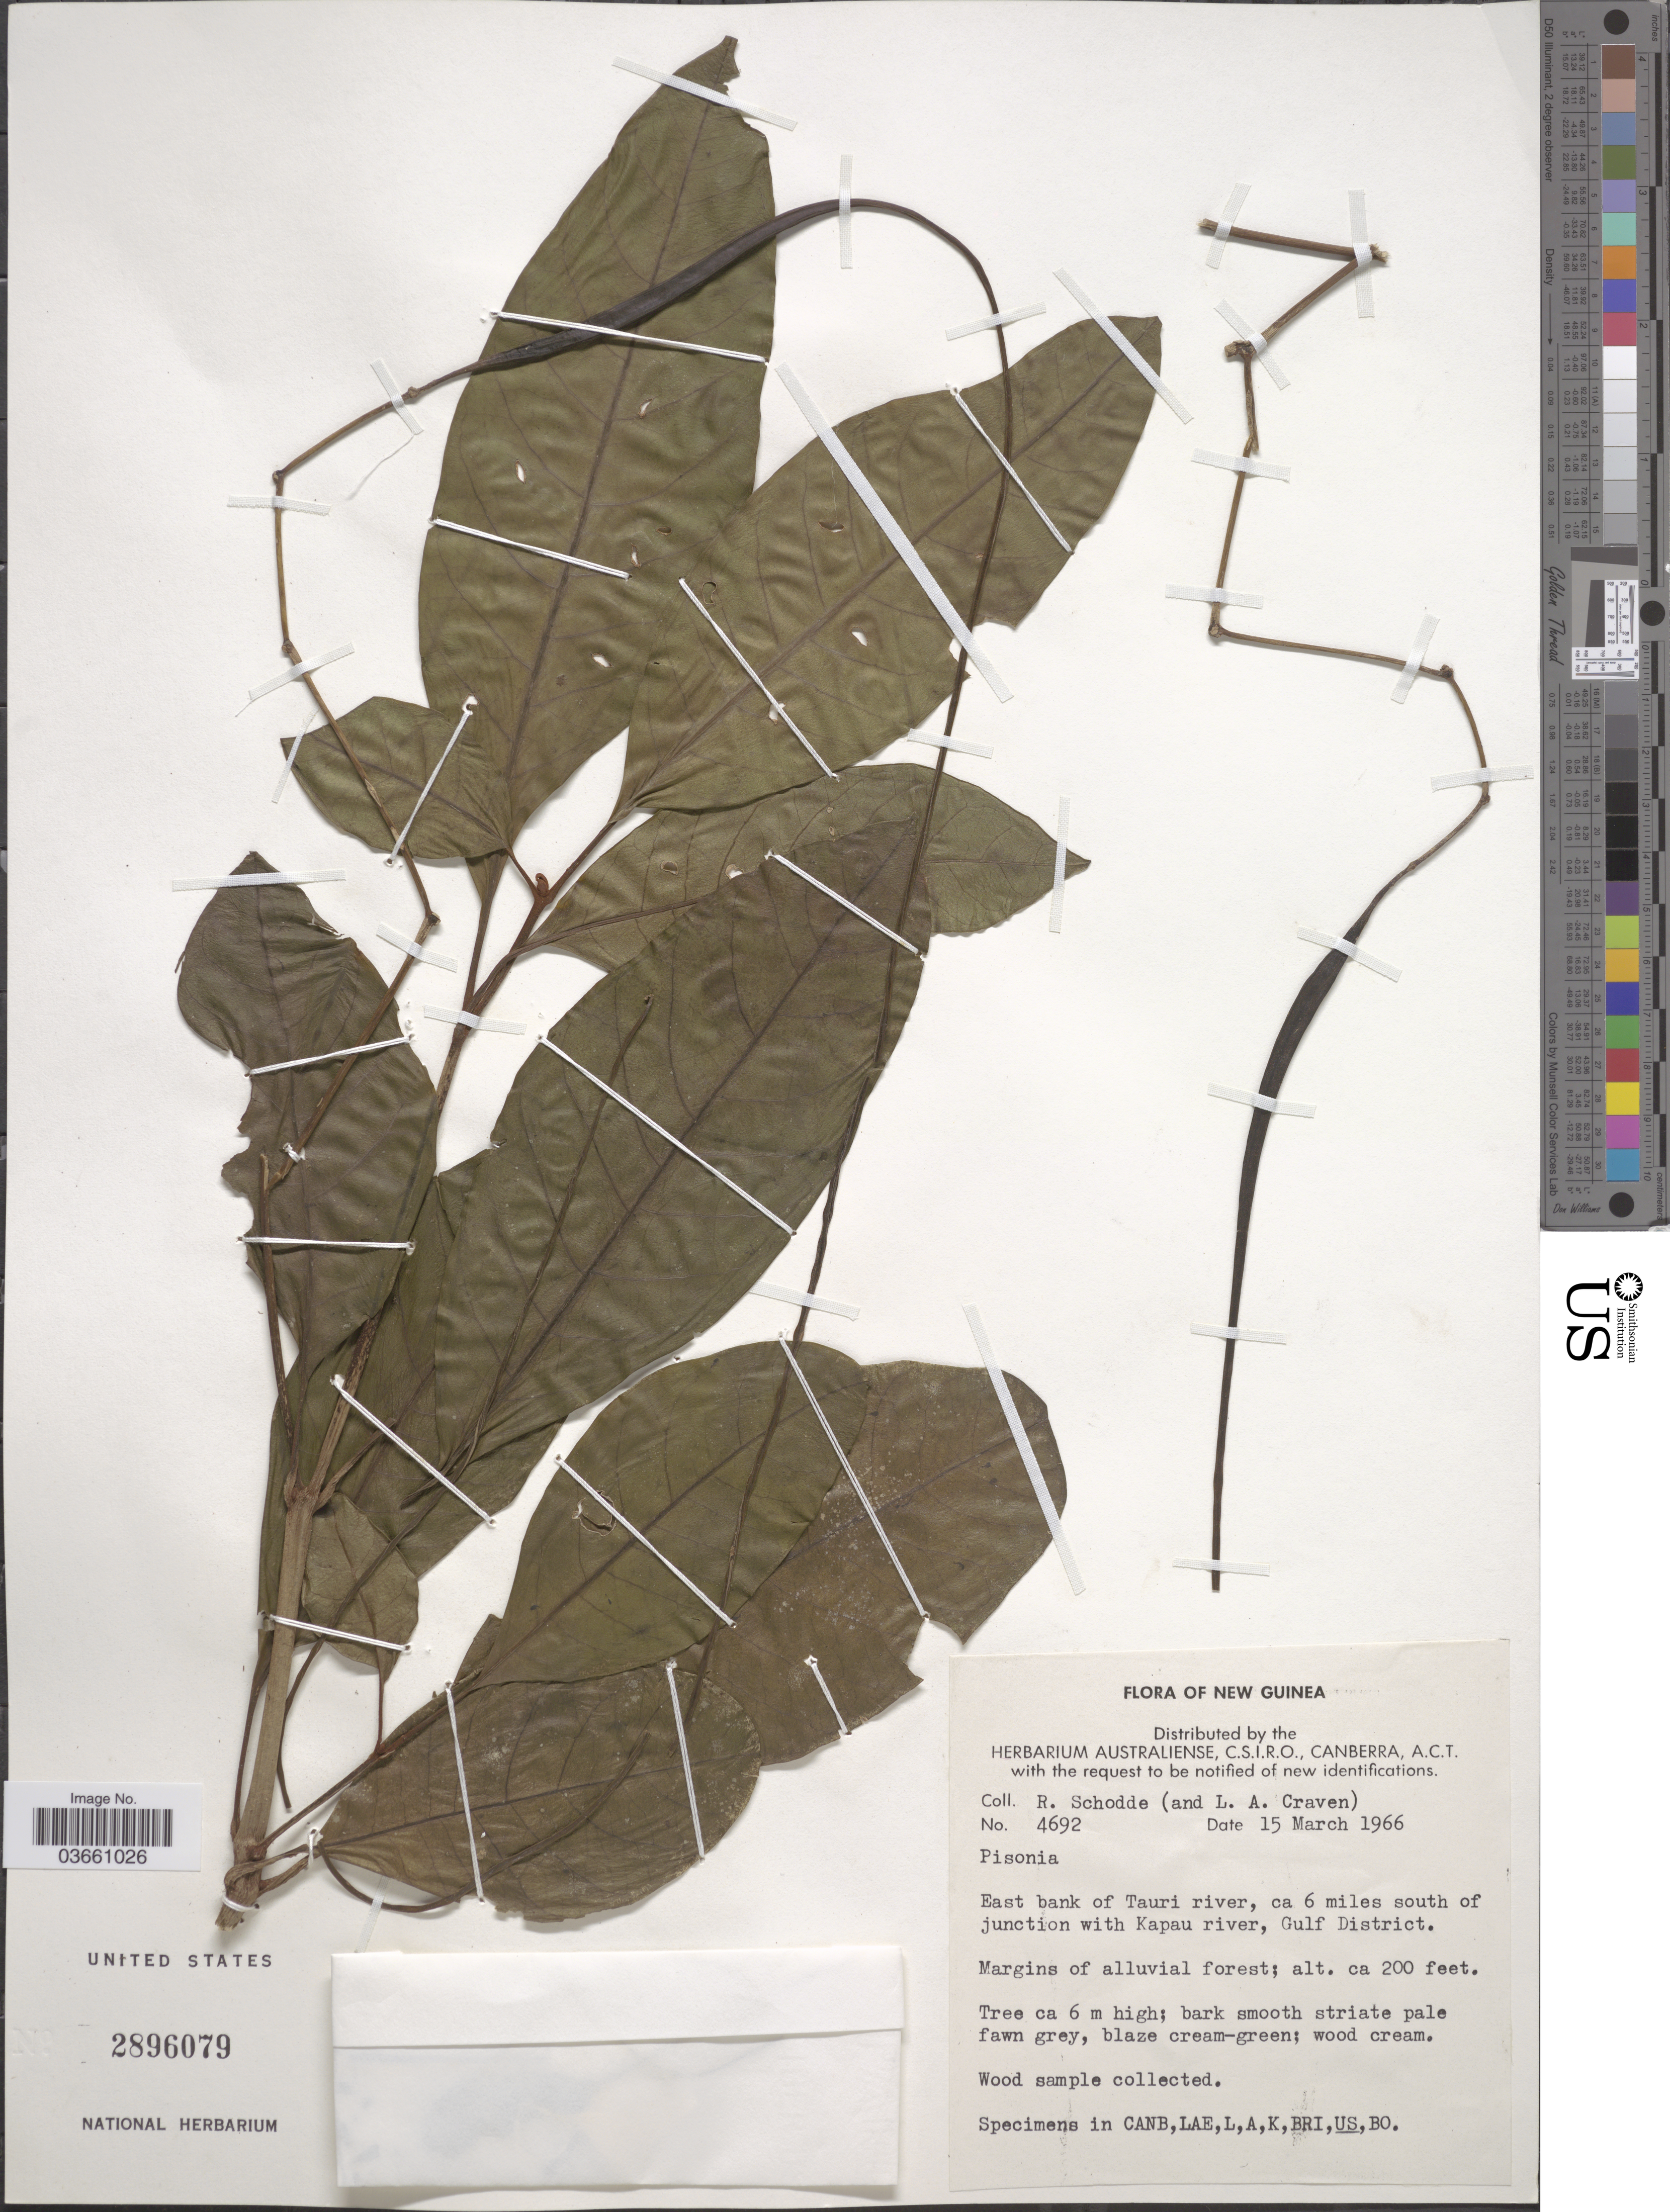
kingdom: Plantae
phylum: Tracheophyta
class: Magnoliopsida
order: Caryophyllales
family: Nyctaginaceae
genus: Pisonia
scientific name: Pisonia sp.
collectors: R. Schodde & L. A. Craven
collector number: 4692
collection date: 1966-03-15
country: Papua New Guinea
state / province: Gulf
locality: New Guinea. East bank of Tauri river, ca 6 miles south of junction with Kapau river, Gulf District.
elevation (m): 61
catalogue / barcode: US 2896079